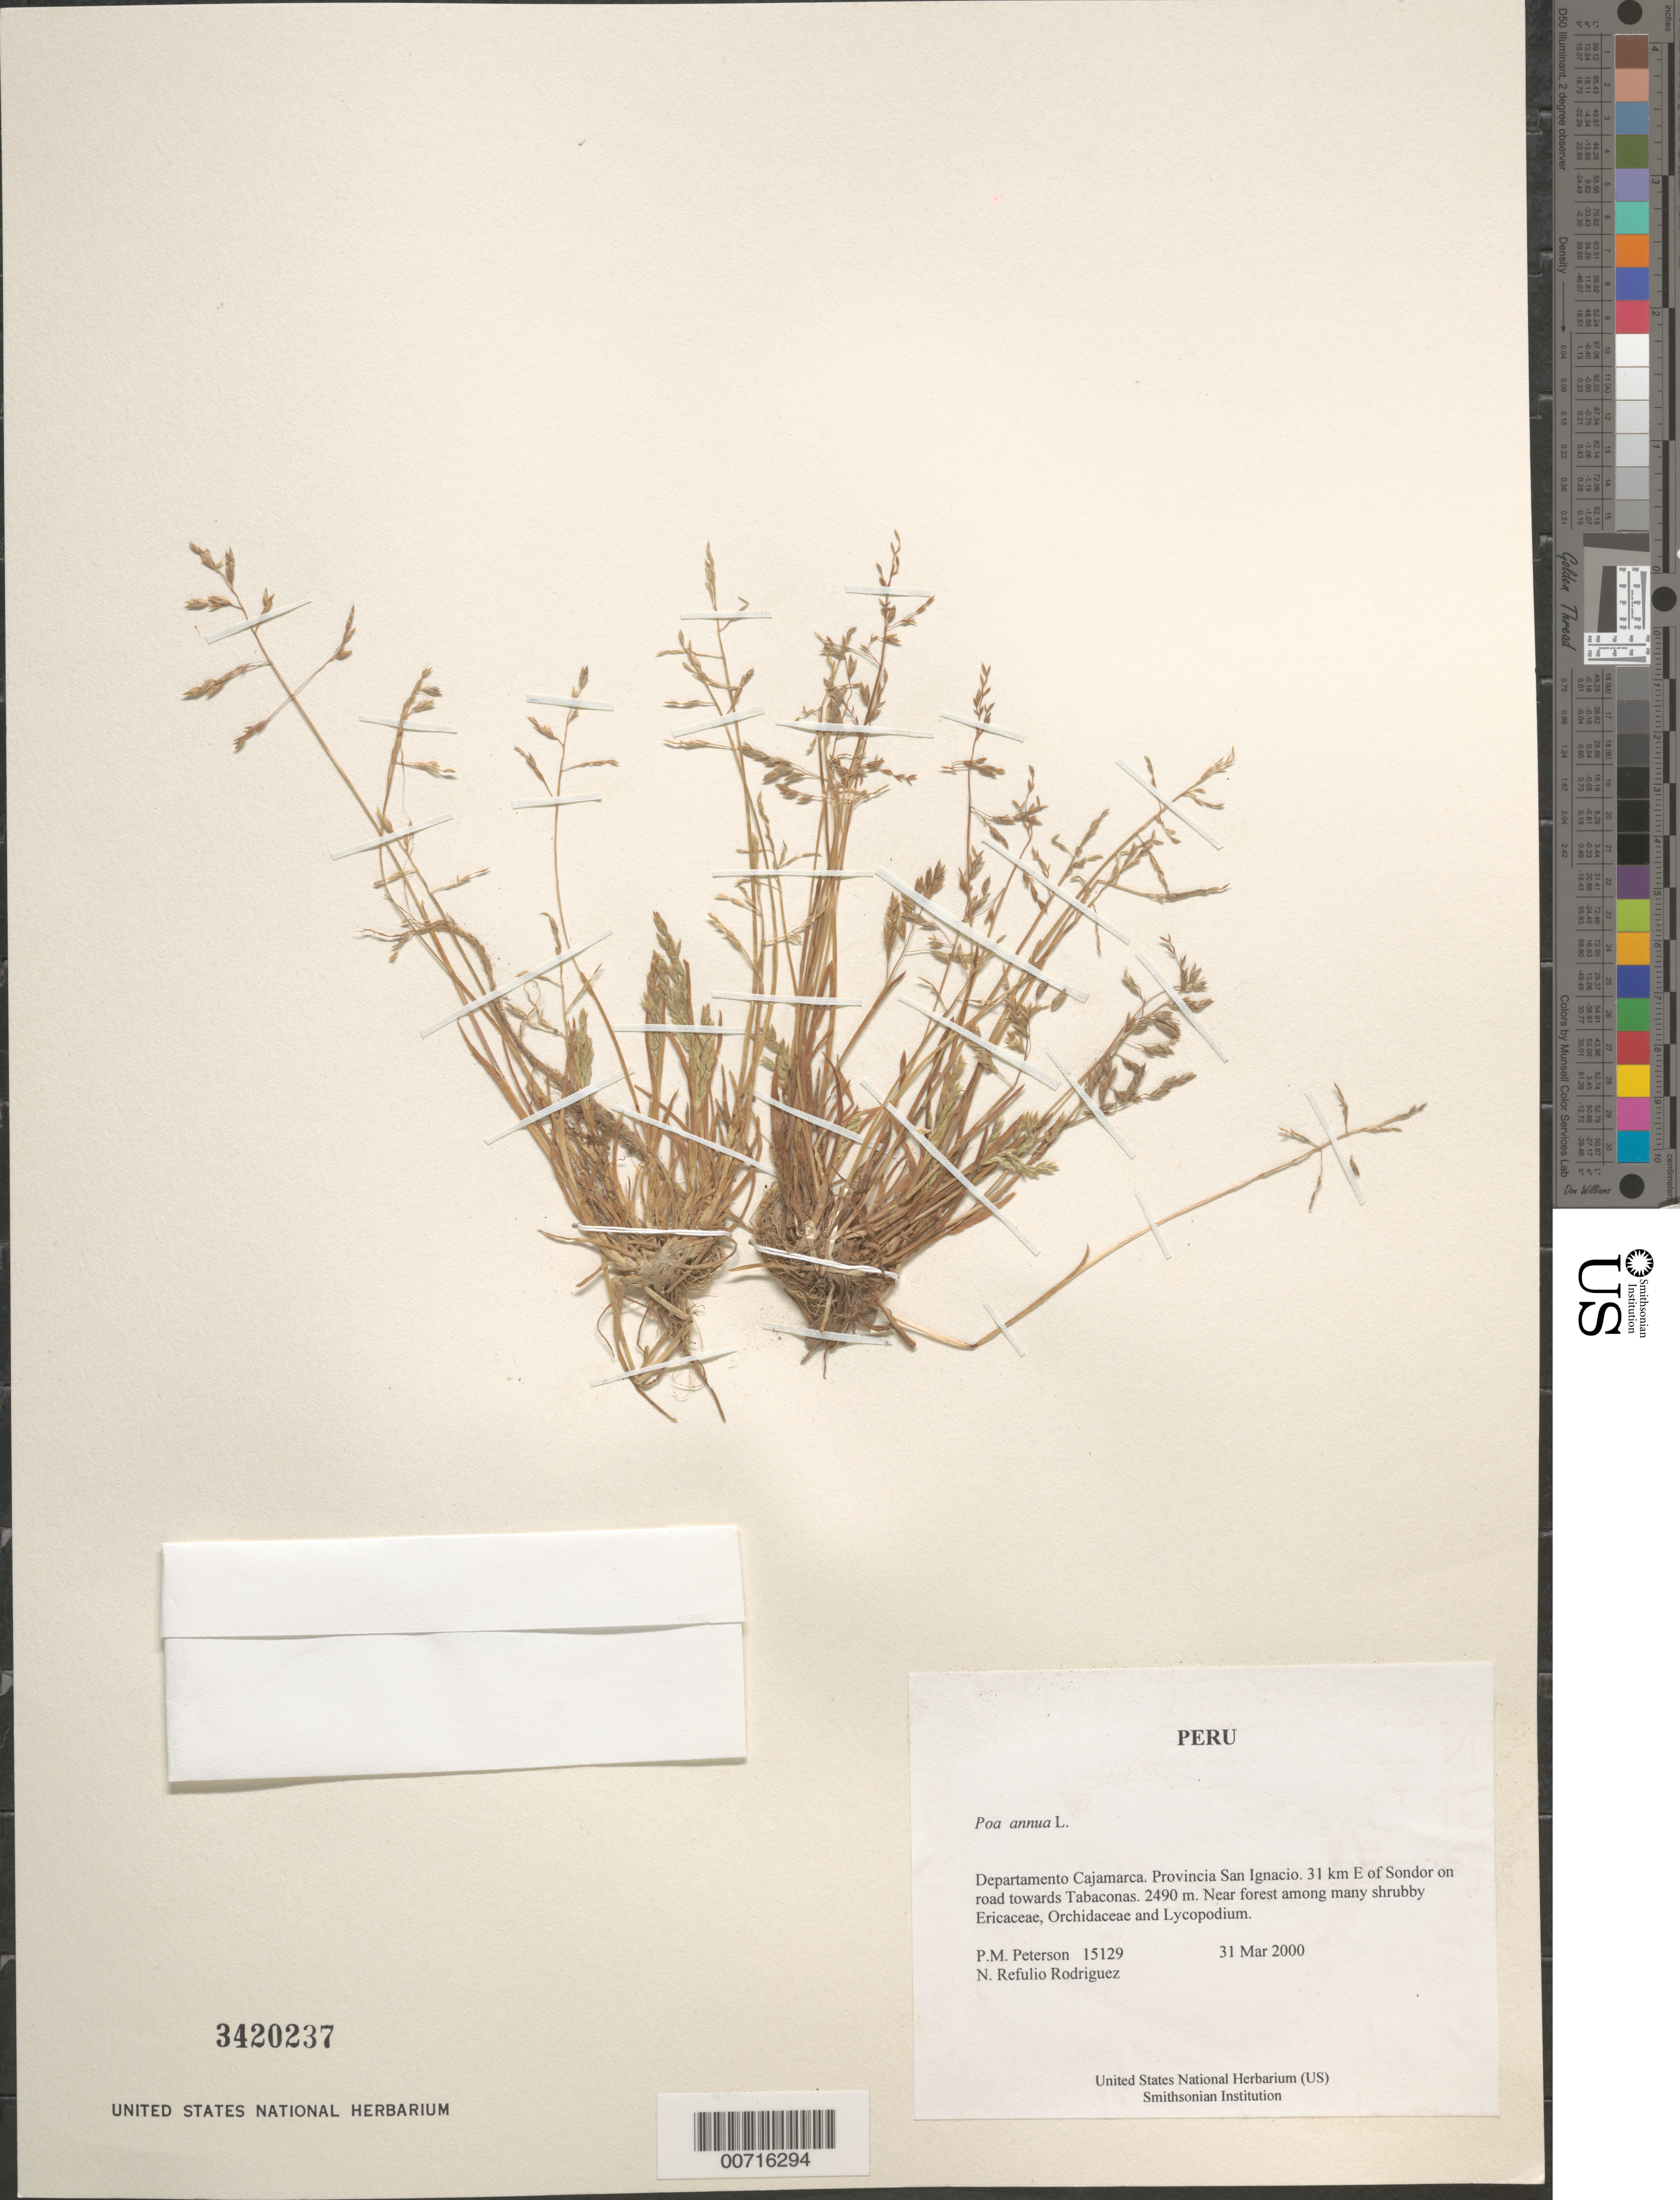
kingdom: Plantae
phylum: Tracheophyta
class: Liliopsida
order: Poales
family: Poaceae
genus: Poa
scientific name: Poa annua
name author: L.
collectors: P. M. Peterson & N. Refulio-Rodríguez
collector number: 15129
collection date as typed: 31 Mar 2000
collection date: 2000-03-31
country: Peru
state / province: Cajamarca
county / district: San Ignacio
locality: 31 km E of Sondor on road towards Tabaconas.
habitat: Near forest among many shruby Ericaceae, Orchidaceae and Lycopodium.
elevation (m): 2490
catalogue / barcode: US 3420237